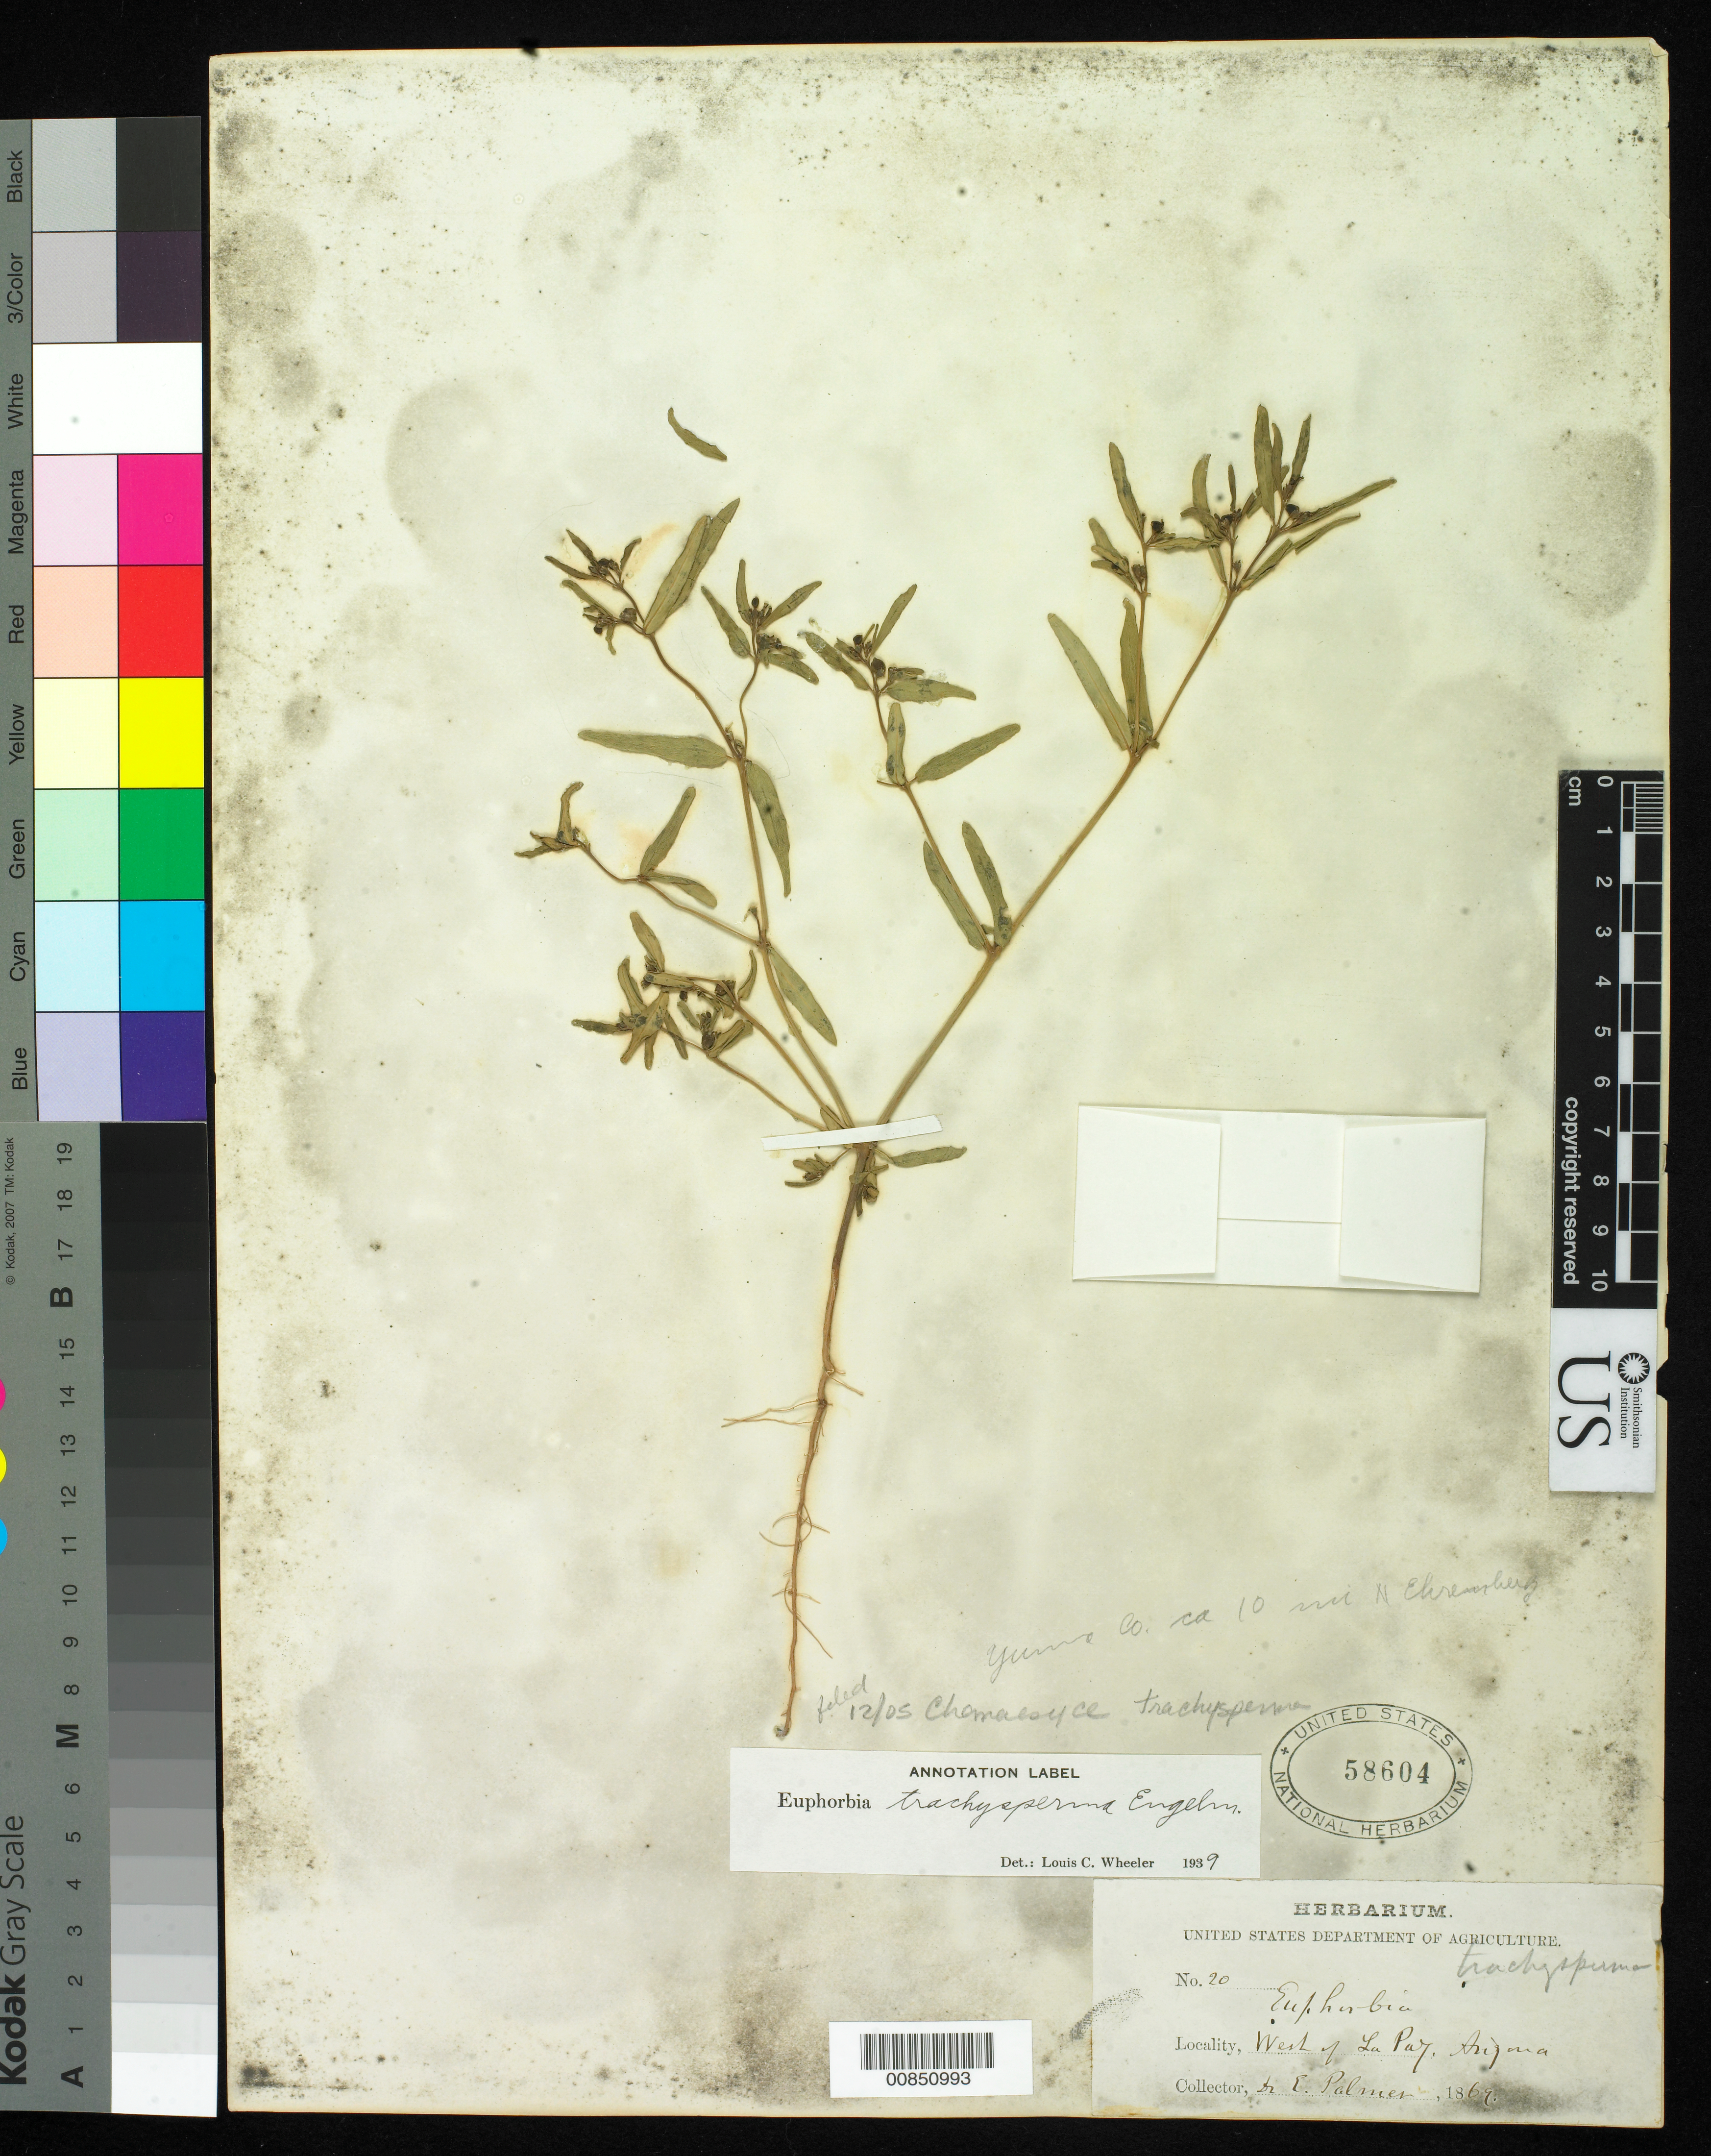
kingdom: Plantae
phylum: Tracheophyta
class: Magnoliopsida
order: Malpighiales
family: Euphorbiaceae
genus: Euphorbia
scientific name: Euphorbia trachysperma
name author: Engelm. in Emory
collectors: E. Palmer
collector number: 20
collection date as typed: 1869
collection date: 1869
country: United States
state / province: Arizona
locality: West of La Paz, Arizona.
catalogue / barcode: US 58604